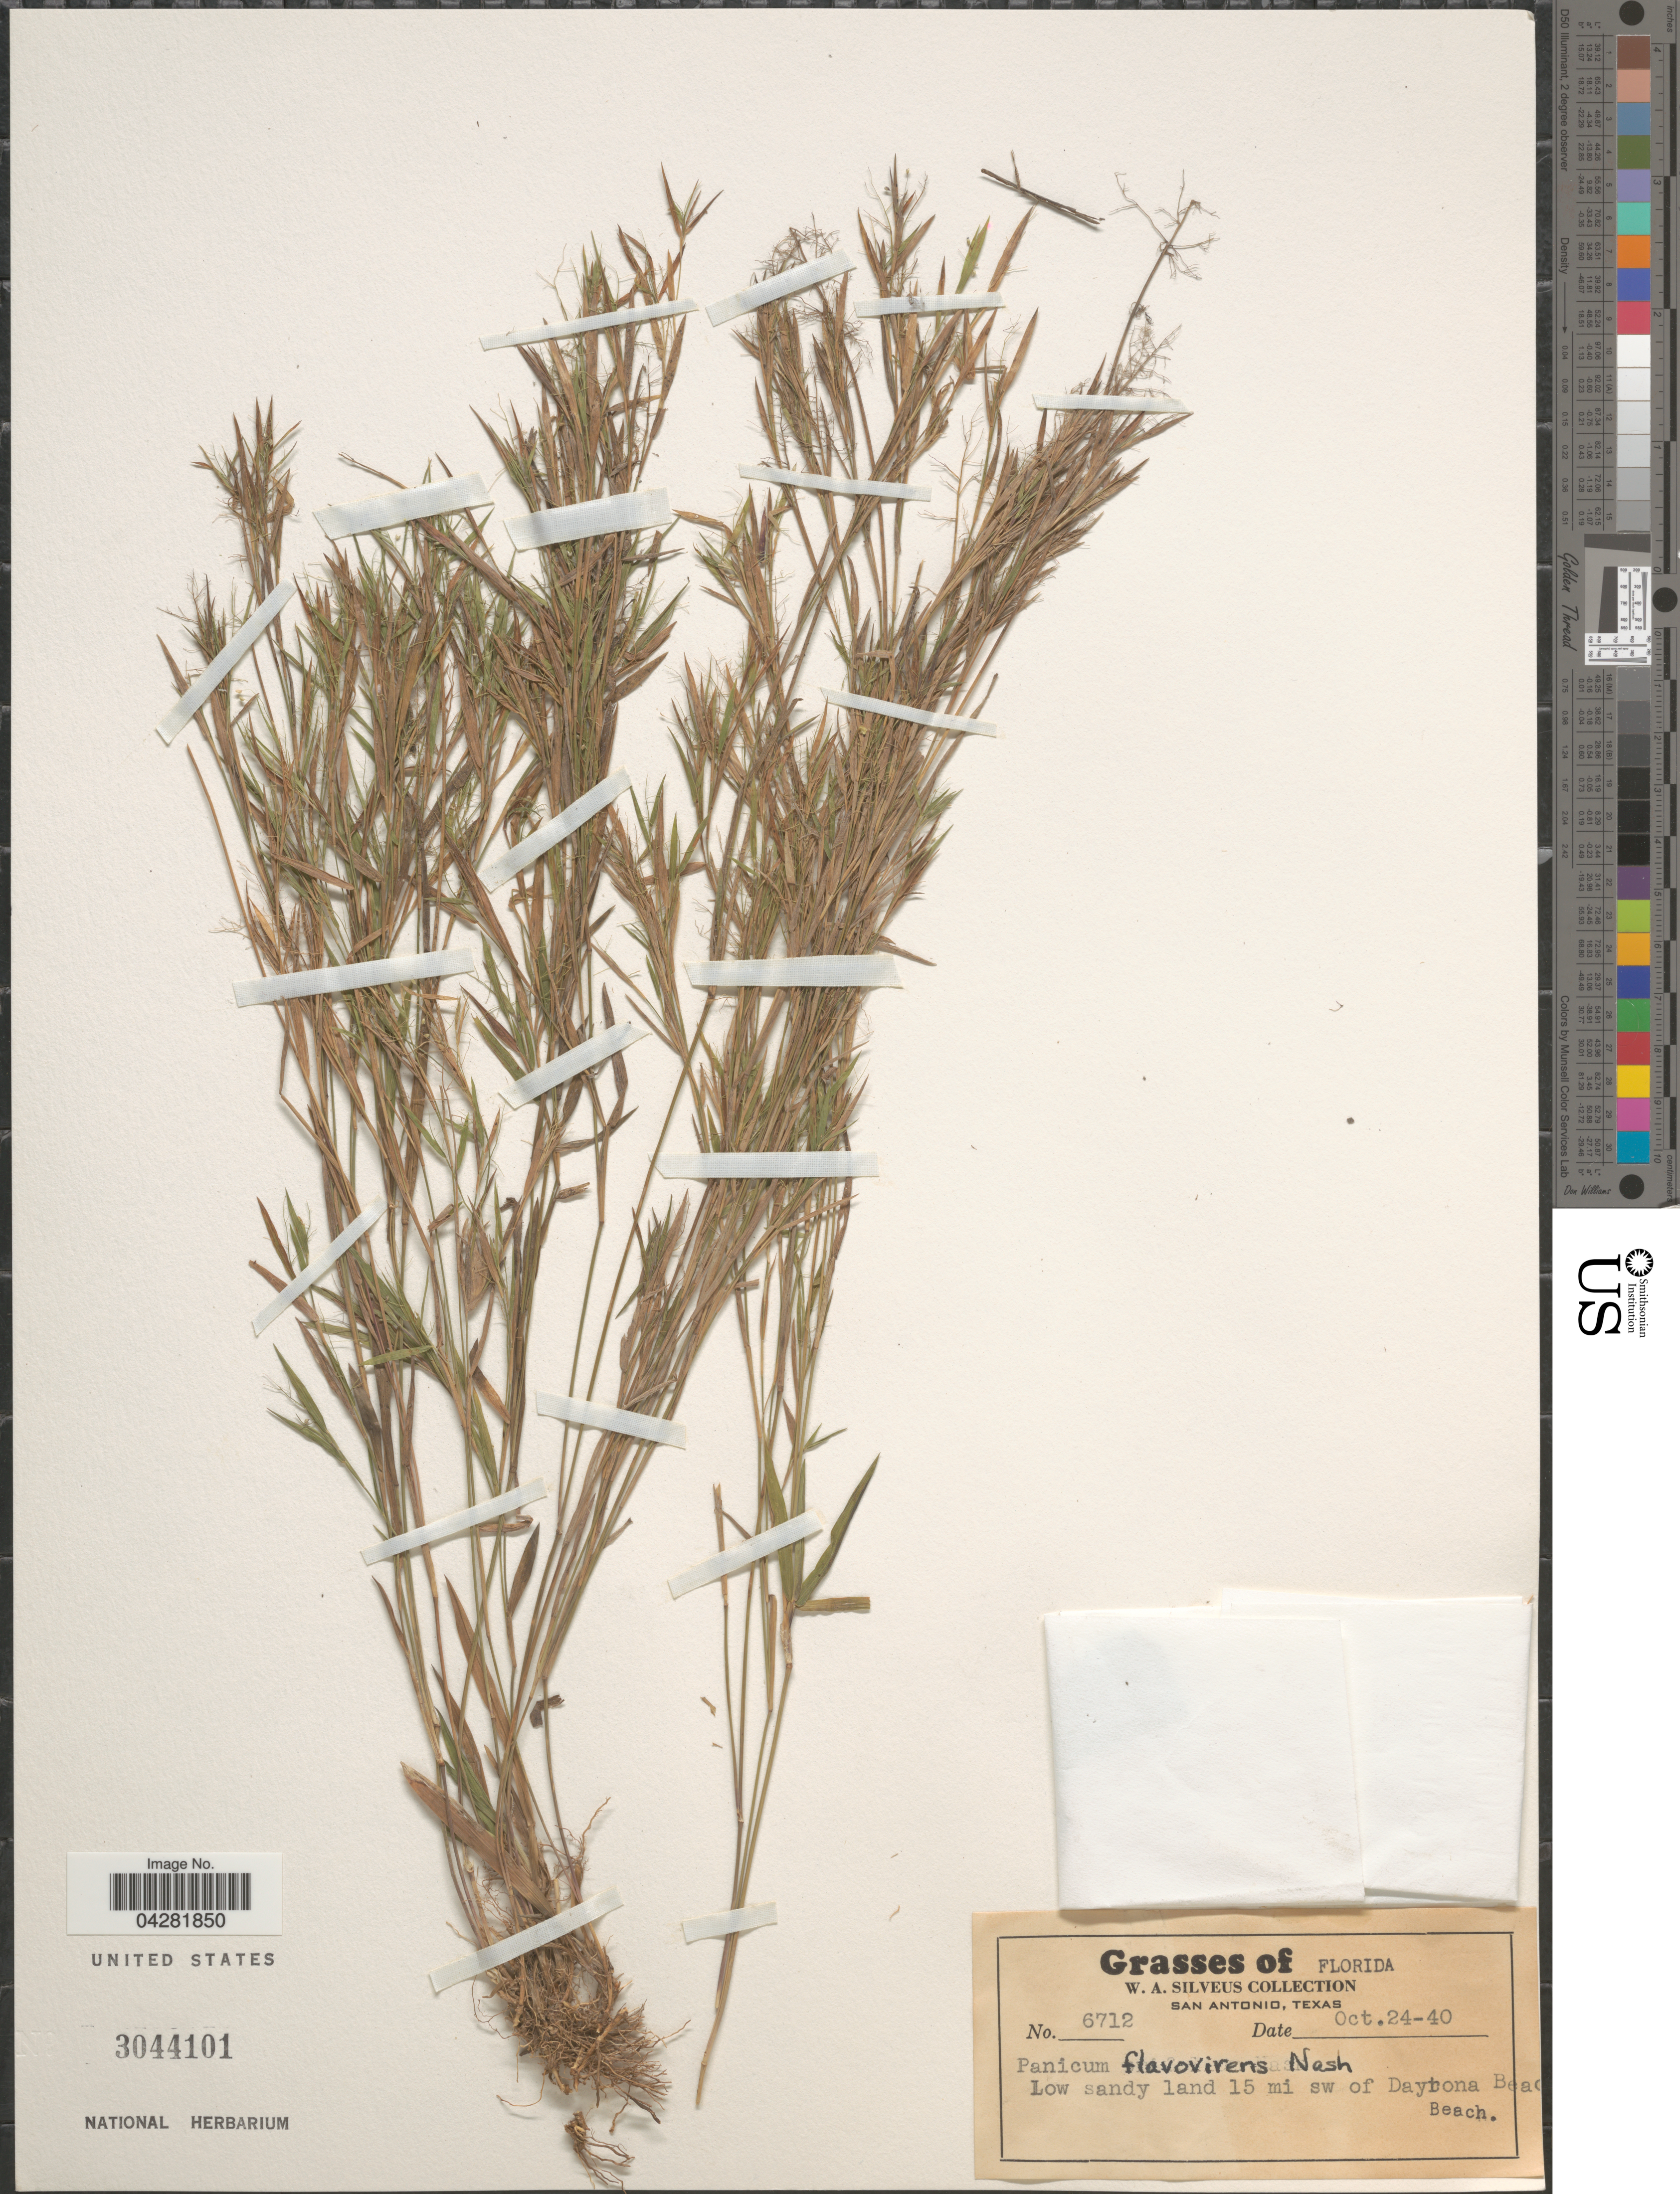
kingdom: Plantae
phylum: Tracheophyta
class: Liliopsida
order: Poales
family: Poaceae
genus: Dichanthelium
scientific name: Dichanthelium ensifolium var. ensifolium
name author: (Baldwin ex Elliot) Gould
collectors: W. Silveus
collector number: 6712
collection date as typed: Transcribed d/m/y: 24/10/40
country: United States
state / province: Florida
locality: Low sandy land 15 mi sw of Daytona Beach.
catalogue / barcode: US 3044101